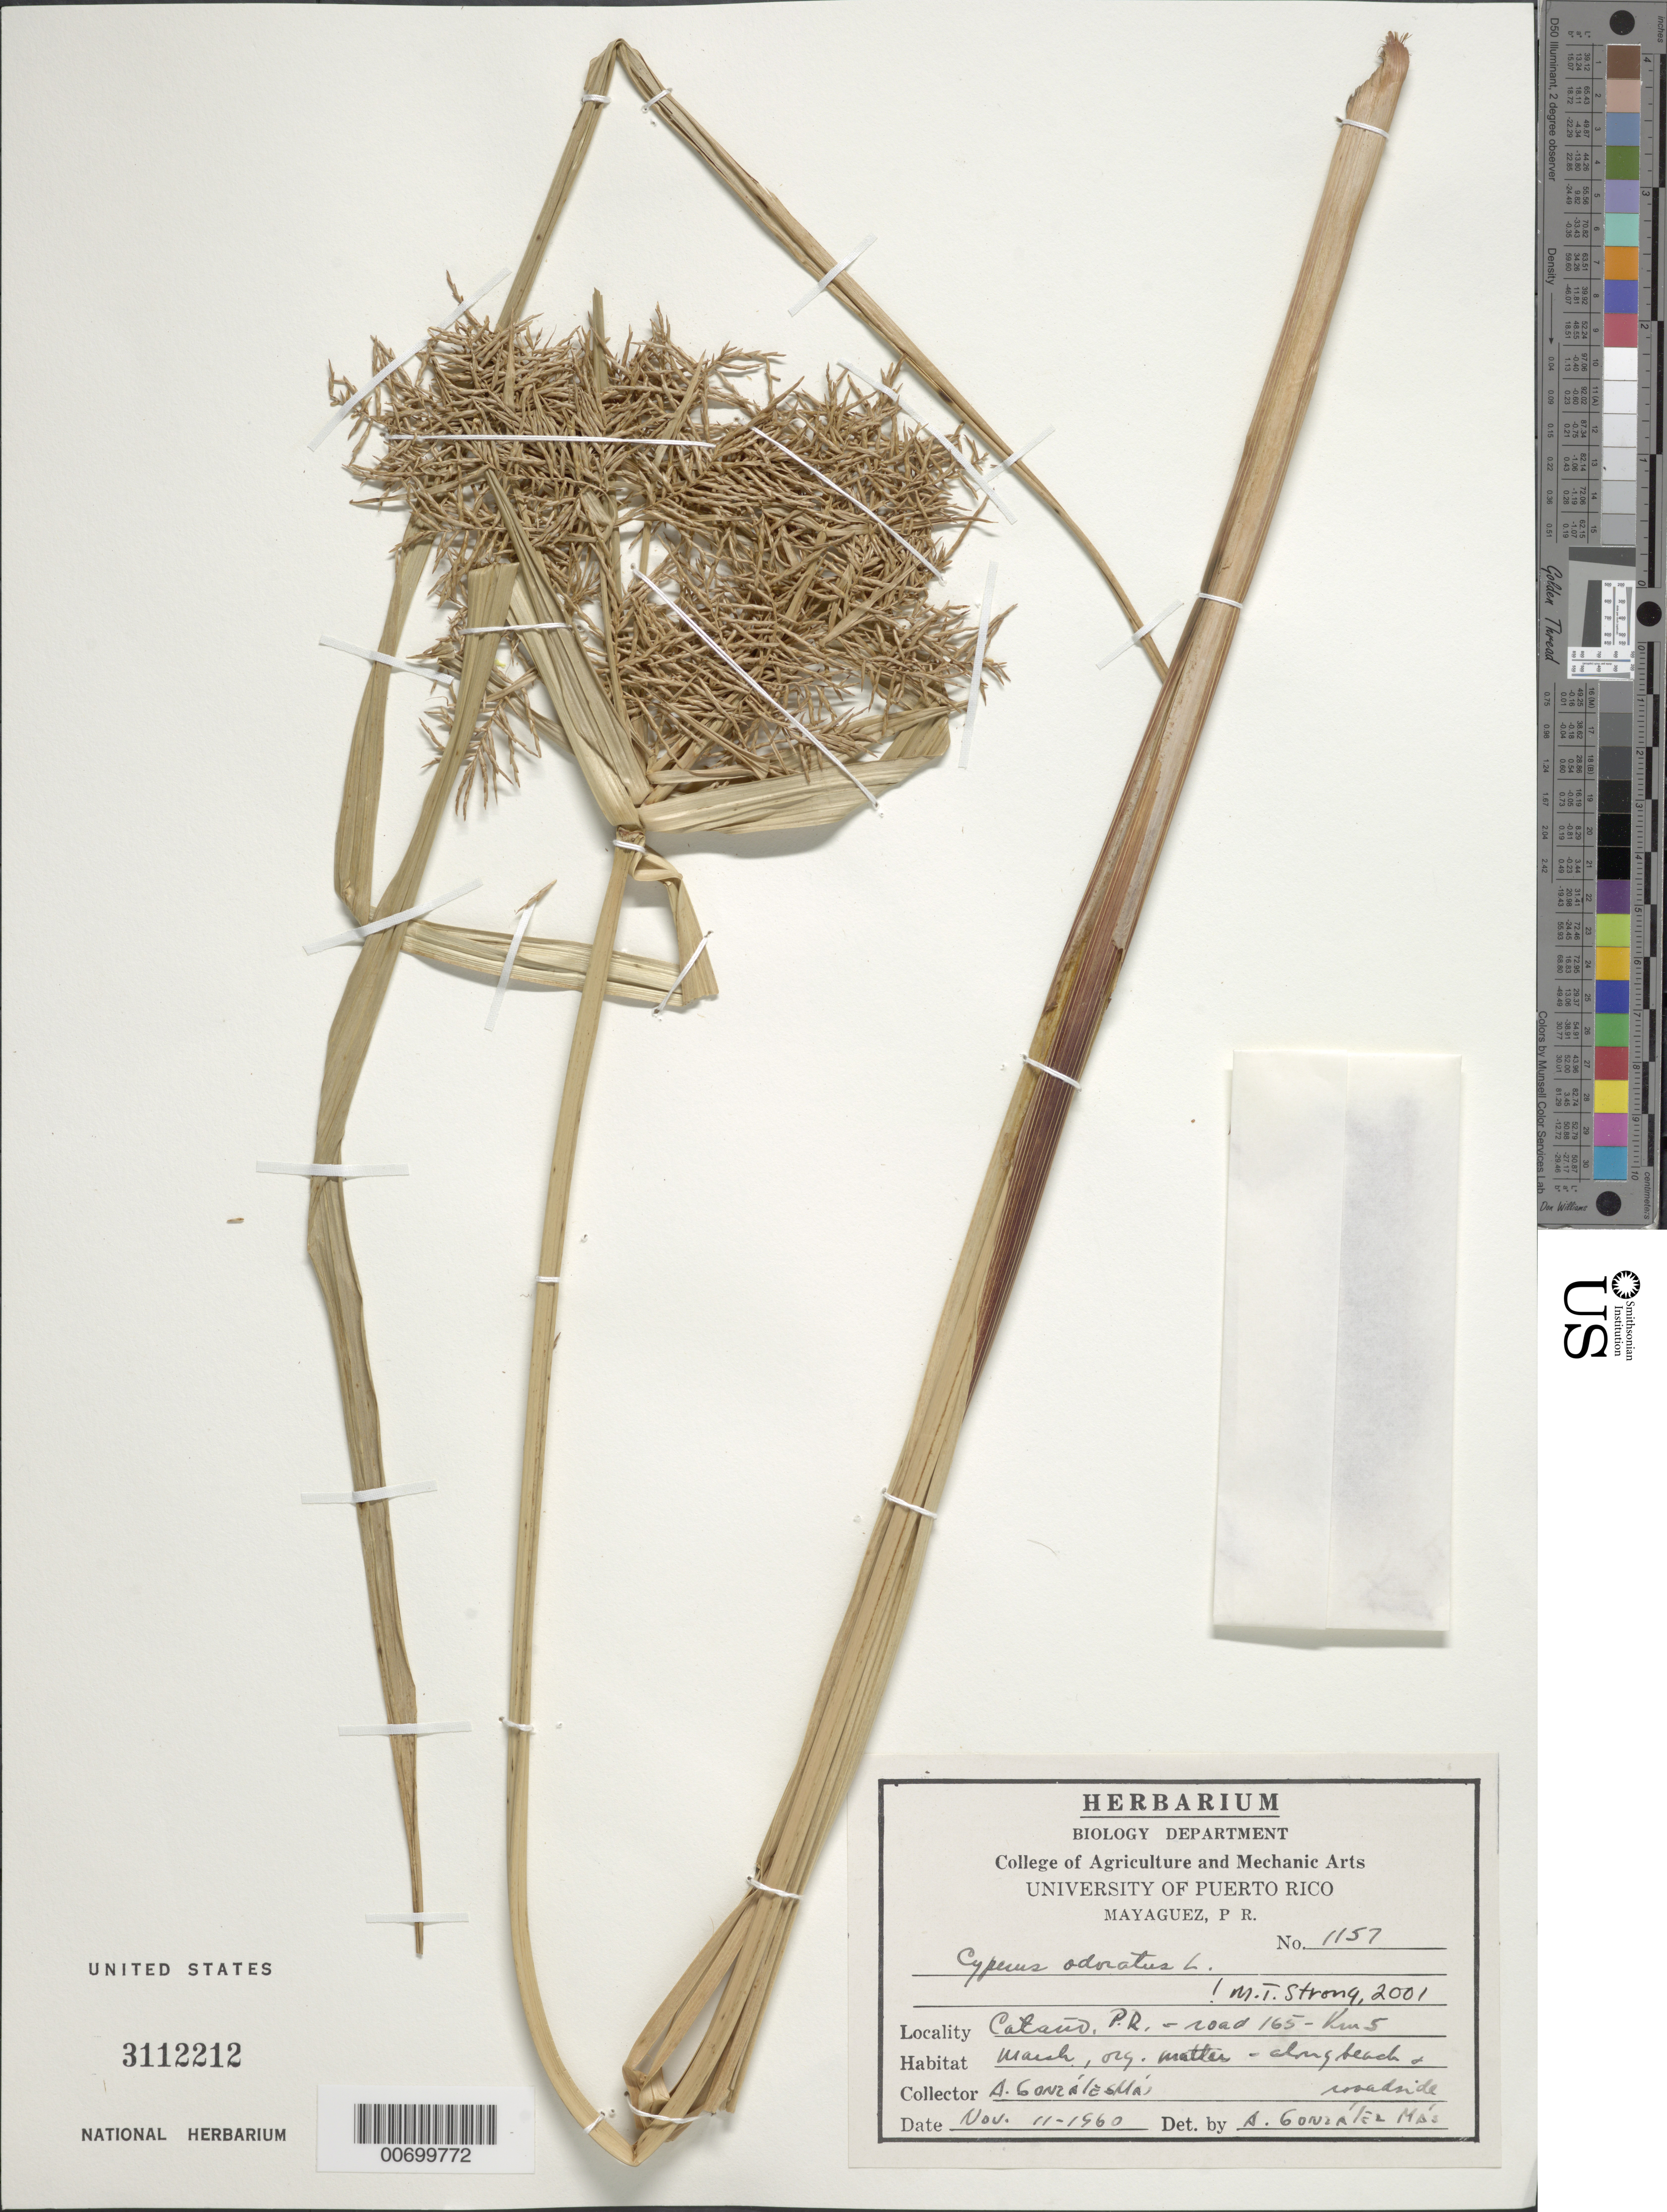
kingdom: Plantae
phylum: Tracheophyta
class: Liliopsida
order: Poales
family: Cyperaceae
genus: Cyperus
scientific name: Cyperus odoratus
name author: L.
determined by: Strong, M. T., (US), Smithsonian Institution - National Museum of Natural History (UNITED STATES)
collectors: A. González Más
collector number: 1157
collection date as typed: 11 Nov 1960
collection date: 1960-11-11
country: Puerto Rico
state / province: Cataño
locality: Cataño: Rd. 165, km 5.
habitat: Marsh, along beach and roadside.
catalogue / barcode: US 3112212